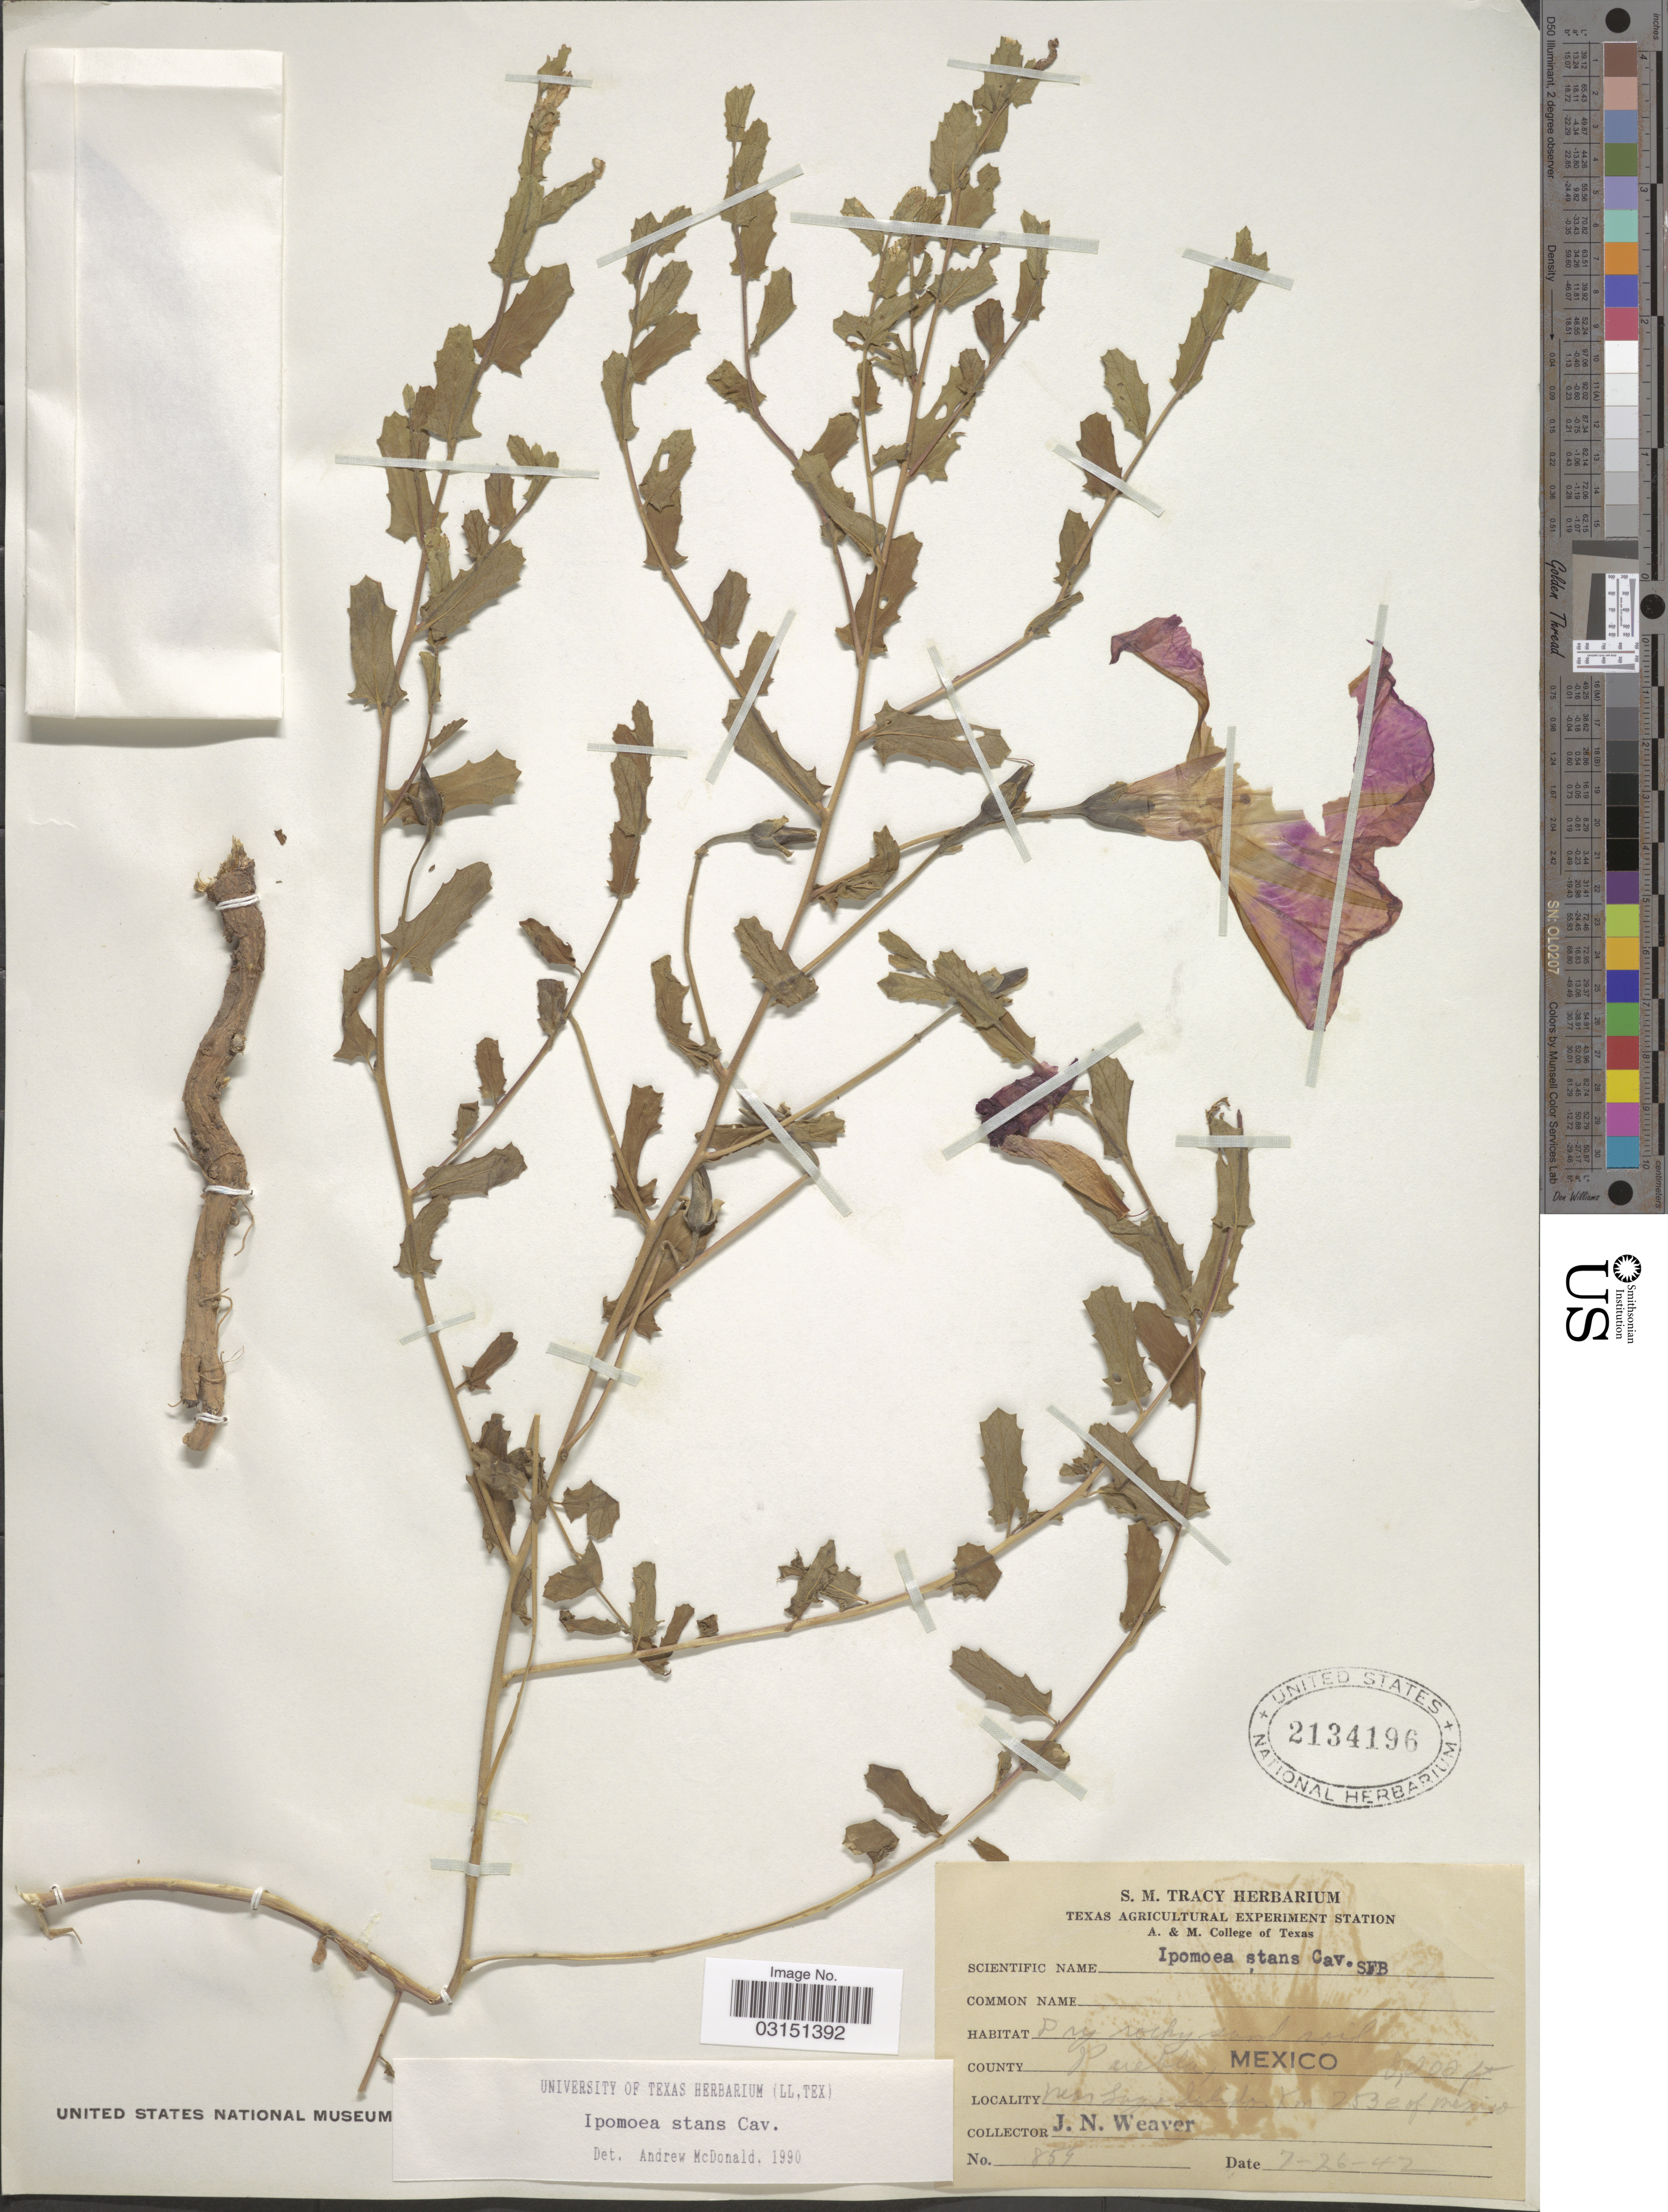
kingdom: Plantae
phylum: Tracheophyta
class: Magnoliopsida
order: Solanales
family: Convolvulaceae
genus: Ipomoea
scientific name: Ipomoea stans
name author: Cav.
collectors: J. N. Weaver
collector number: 859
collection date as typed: Transcribed d/m/y: 26/7/42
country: Mexico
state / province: Puebla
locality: County Puebla. Near Lago Salido [interpreted] Km 253 e of Mexico.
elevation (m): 2438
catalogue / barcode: US 2134196